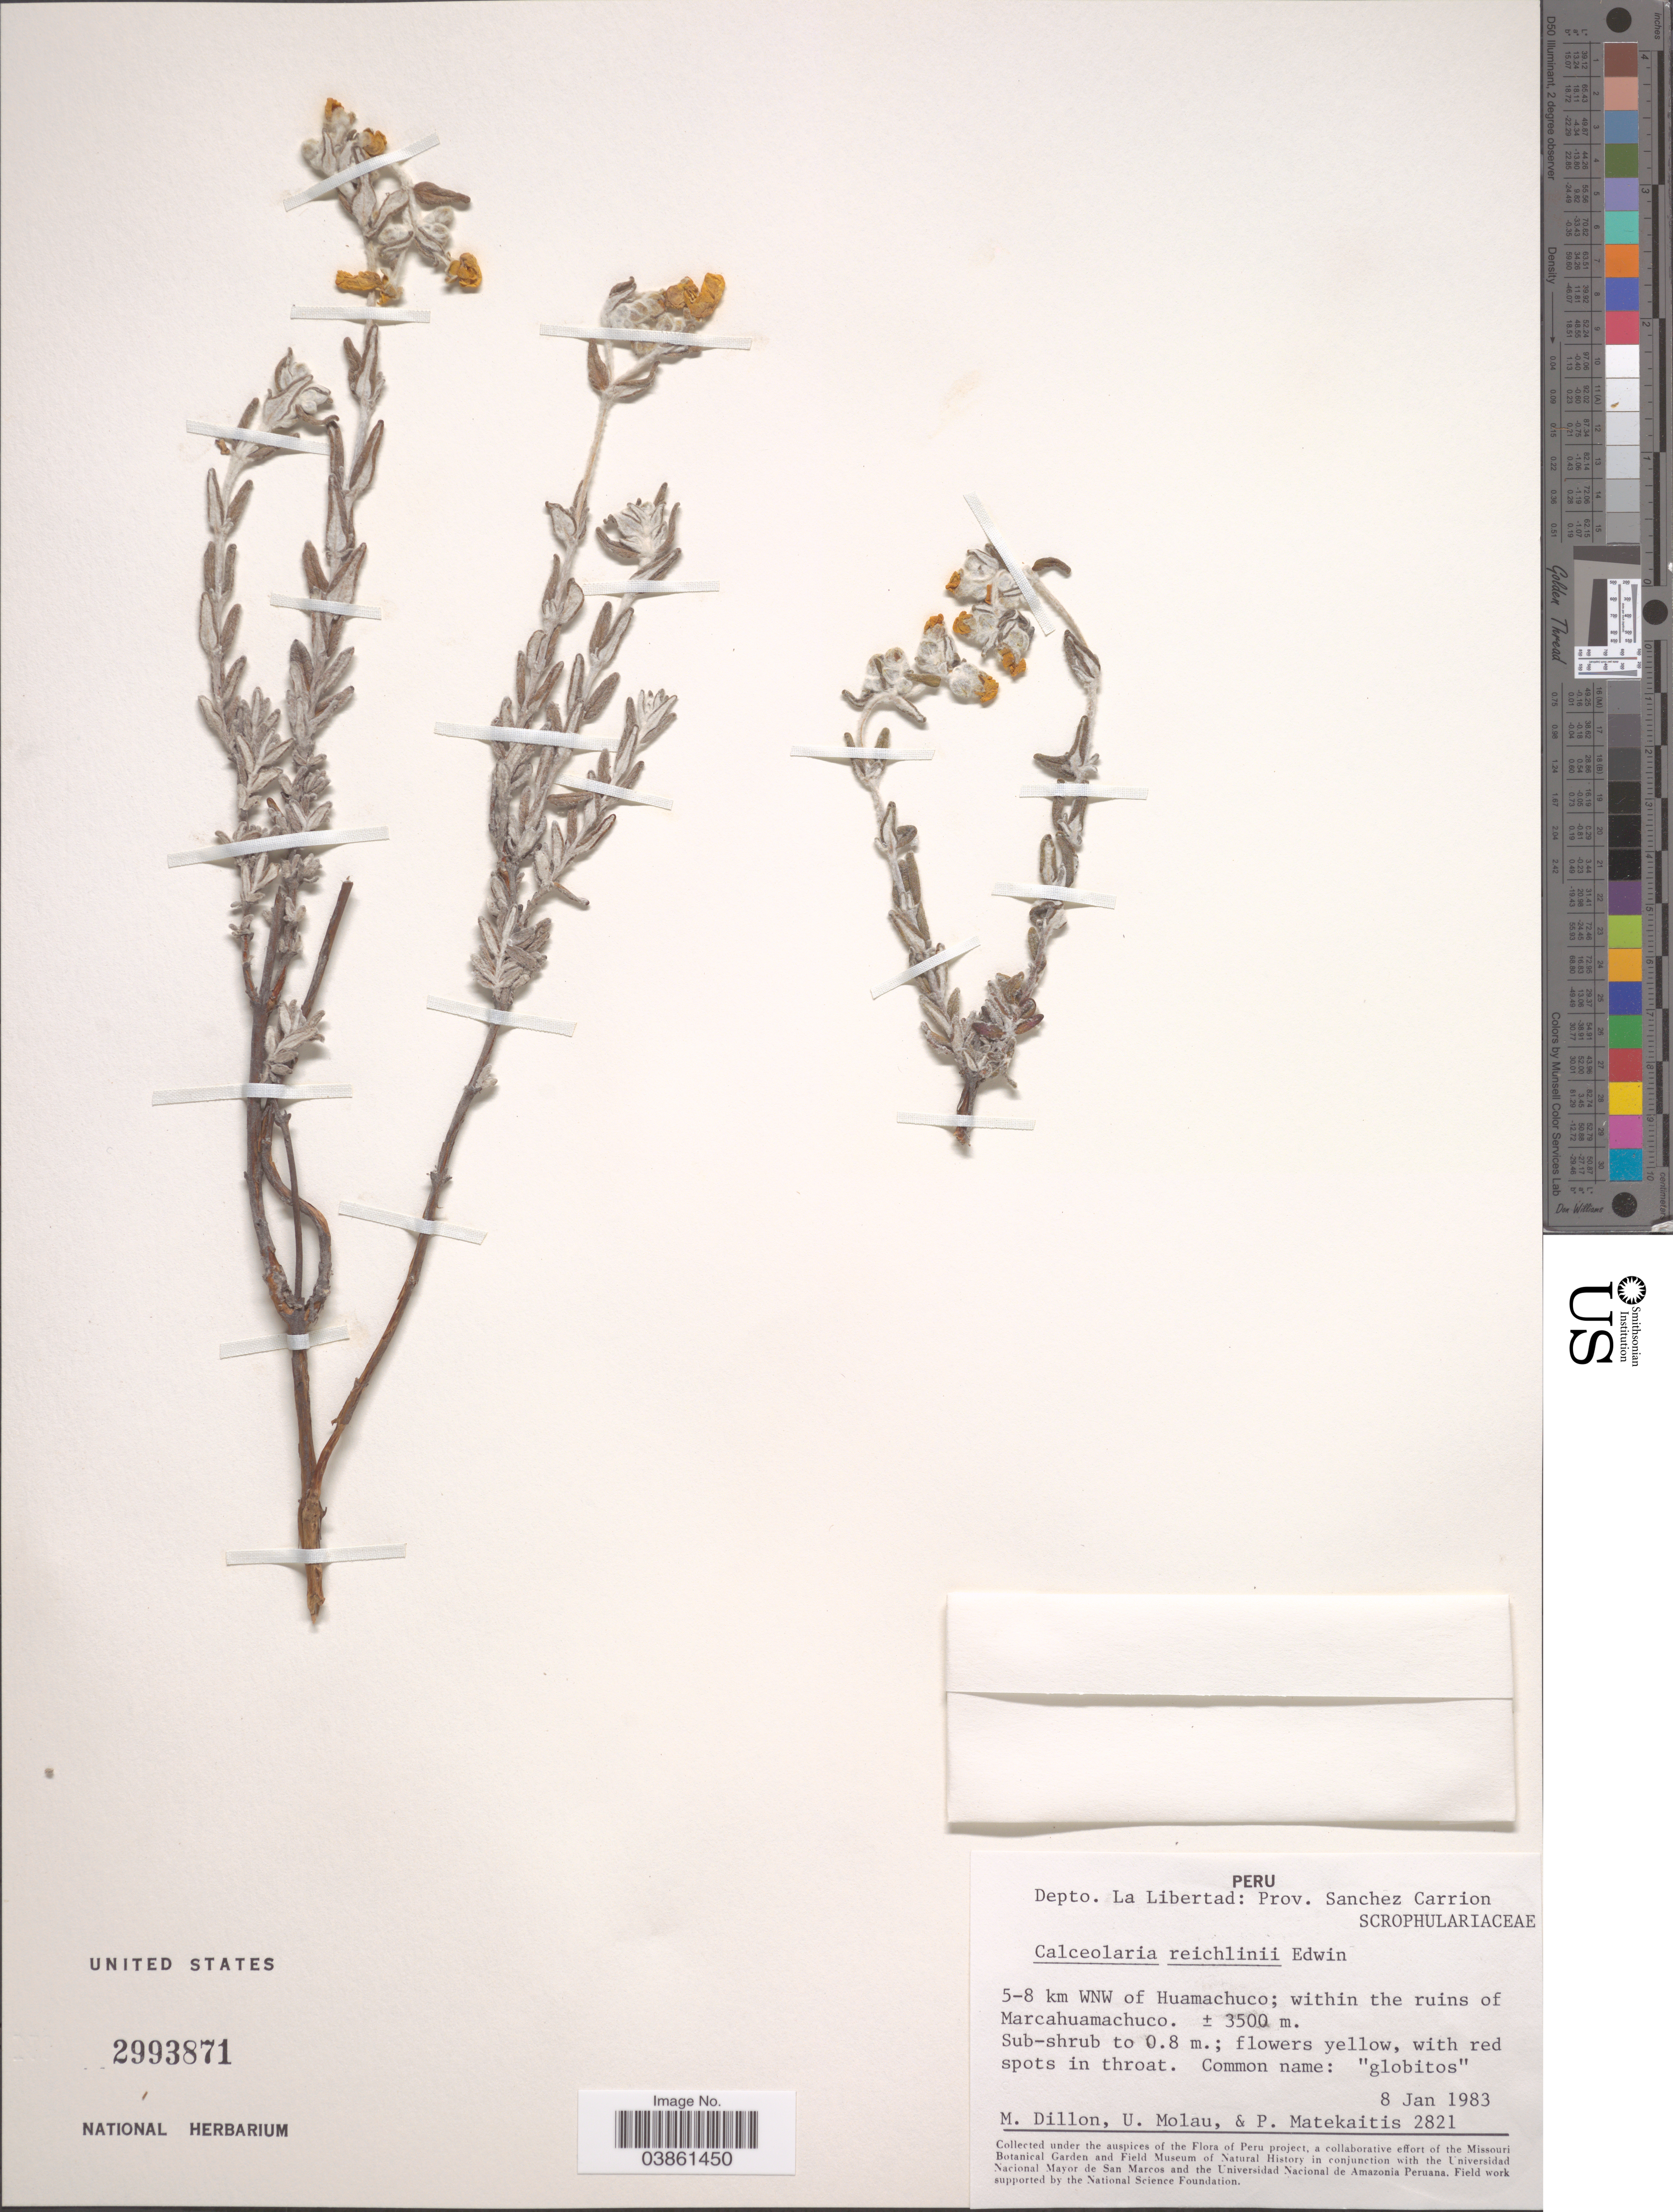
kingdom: Plantae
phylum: Tracheophyta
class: Magnoliopsida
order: Lamiales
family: Calceolariaceae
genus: Calceolaria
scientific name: Calceolaria reichlinii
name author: Edwin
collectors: M. O. Dillon, U. Molau & P. Matekaitis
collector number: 2821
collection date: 1983-01-08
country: Peru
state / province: La Libertad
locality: Depto. La Libertad: Prov. Sanchez Carrion. 5-8 km WNW of Huamachuco; within the ruins of Marcahuamachuco.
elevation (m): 3500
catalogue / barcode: US 2993871